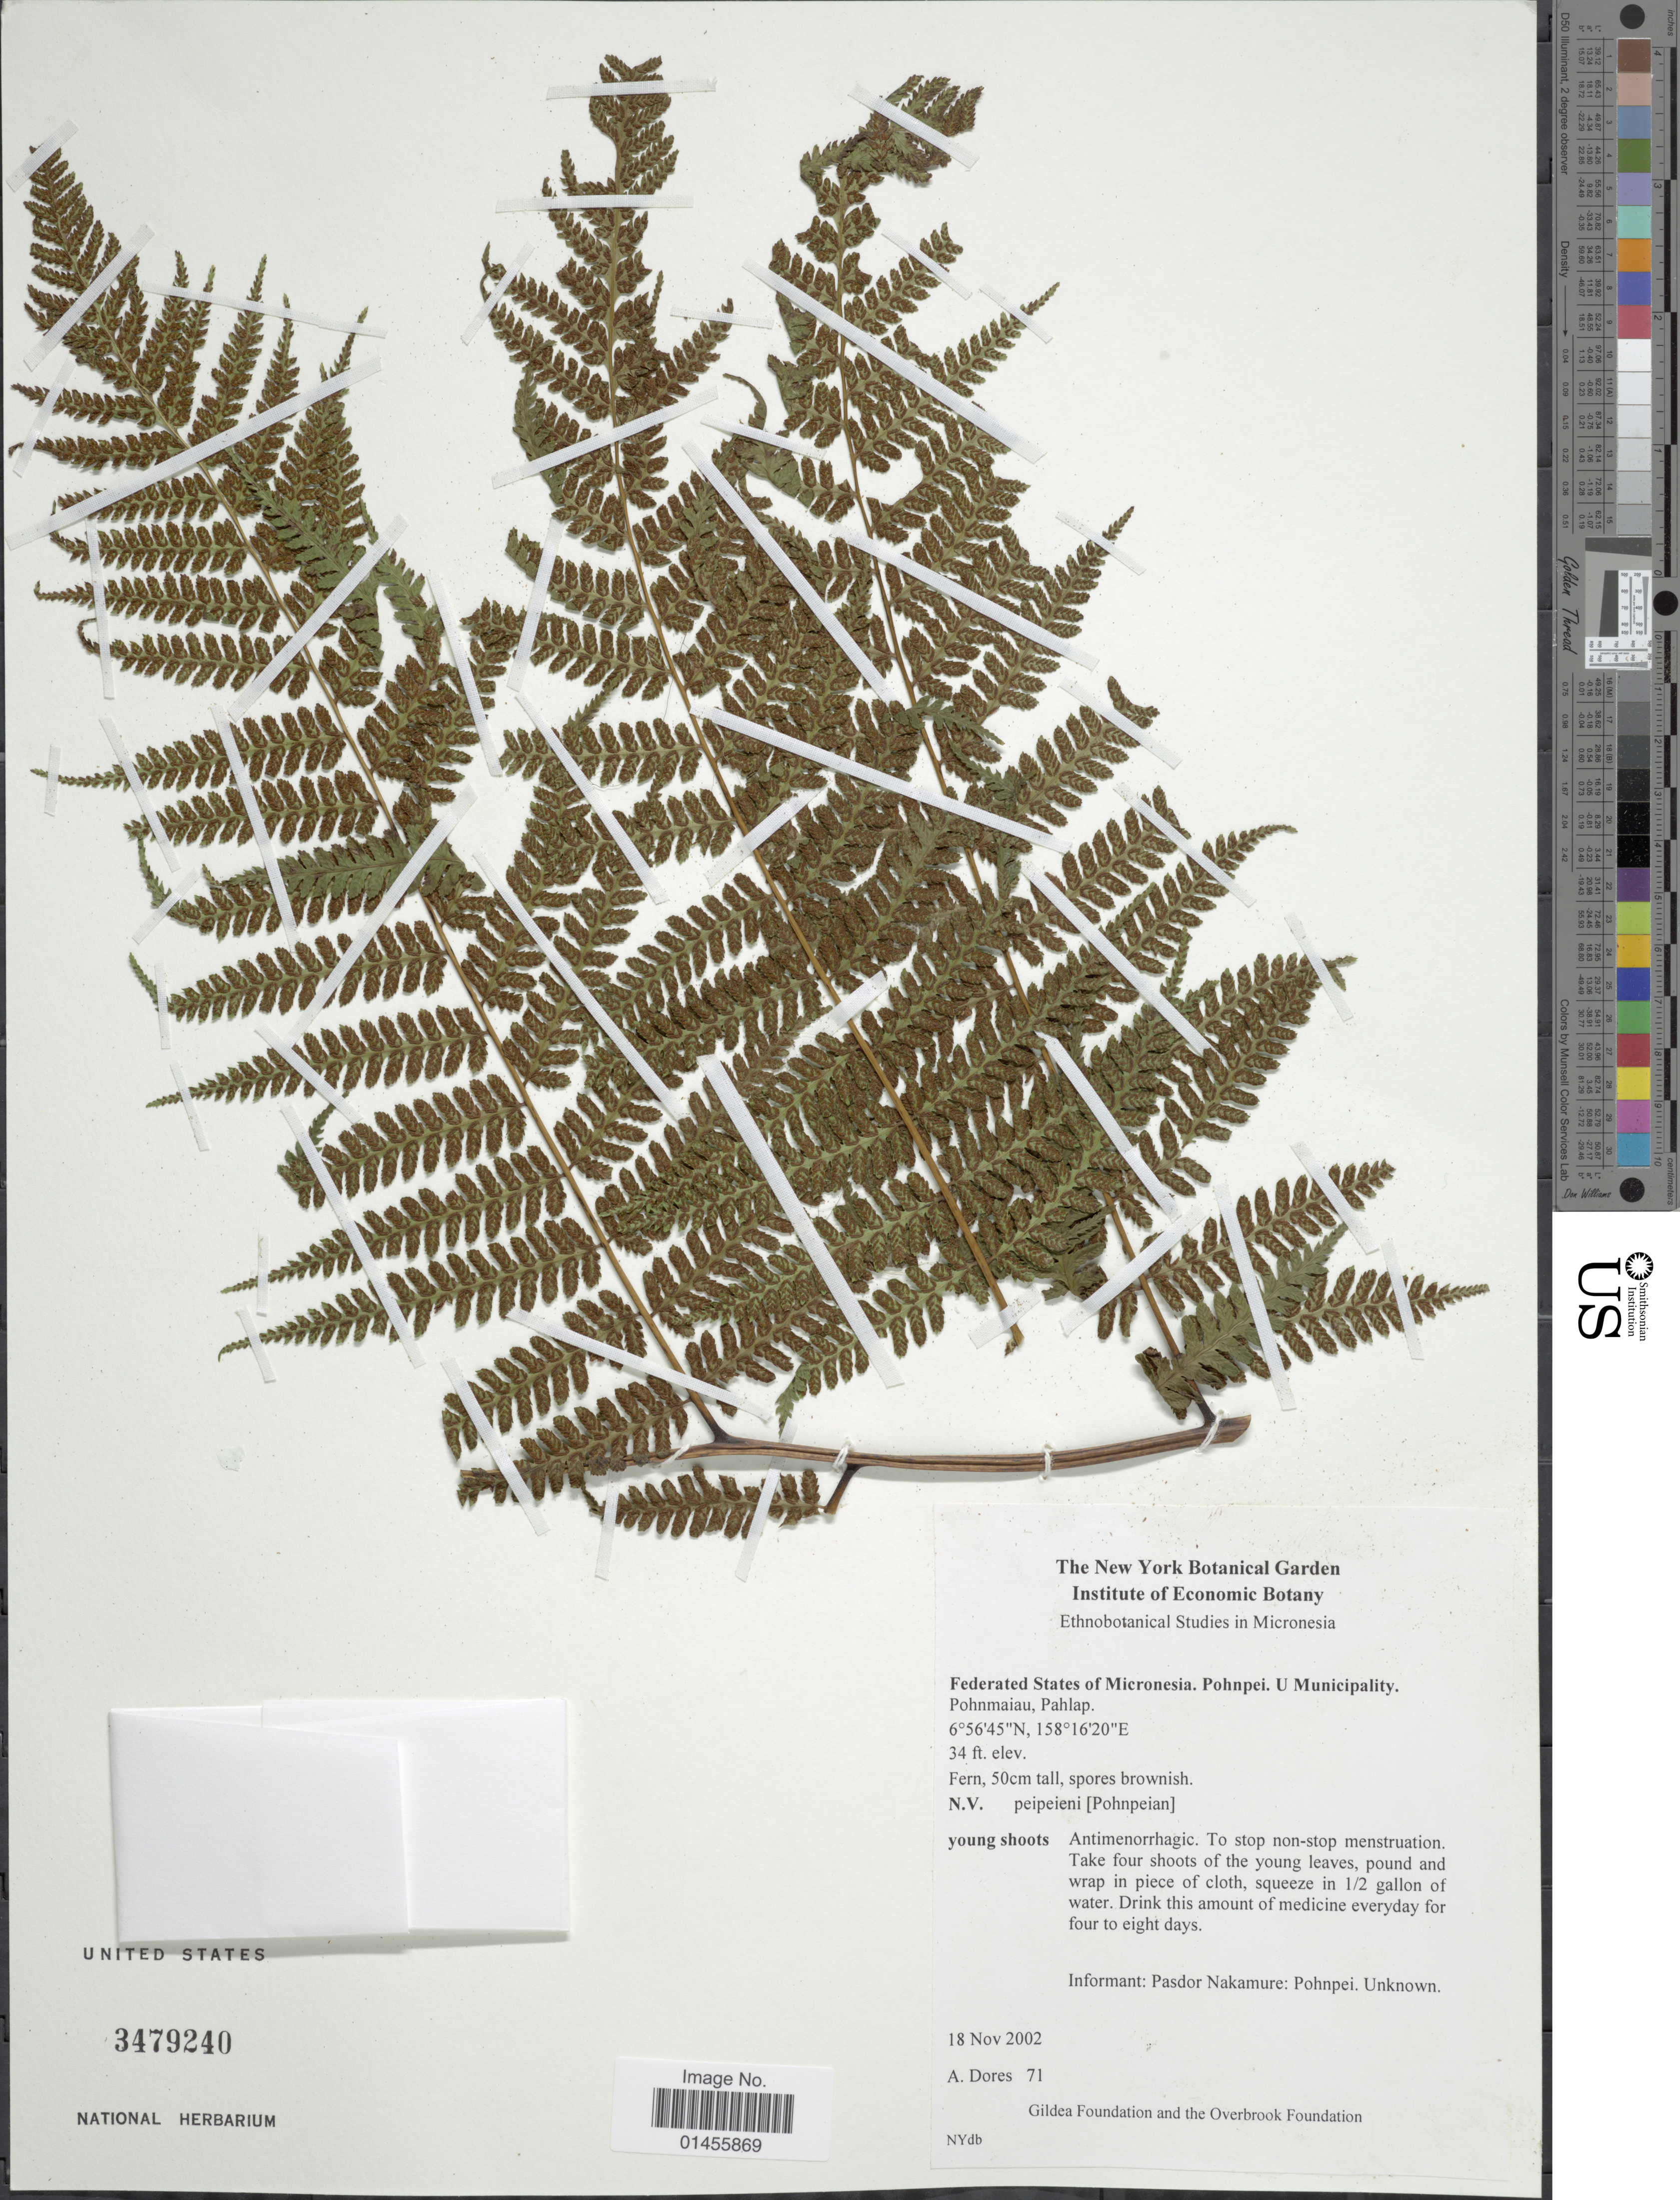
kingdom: Plantae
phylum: Tracheophyta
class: Polypodiopsida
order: Cyatheales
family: Cyatheaceae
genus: Sphaeropteris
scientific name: Sphaeropteris nigricans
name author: (Mett.) R.M. Tryon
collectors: A. Dores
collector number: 71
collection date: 2002-11-18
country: Micronesia, Federated States of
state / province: Pohnpei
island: Pohnpei [Ponape]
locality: U Municipality. Pohnmaiau, Pahlap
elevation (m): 10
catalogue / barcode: US 3479240